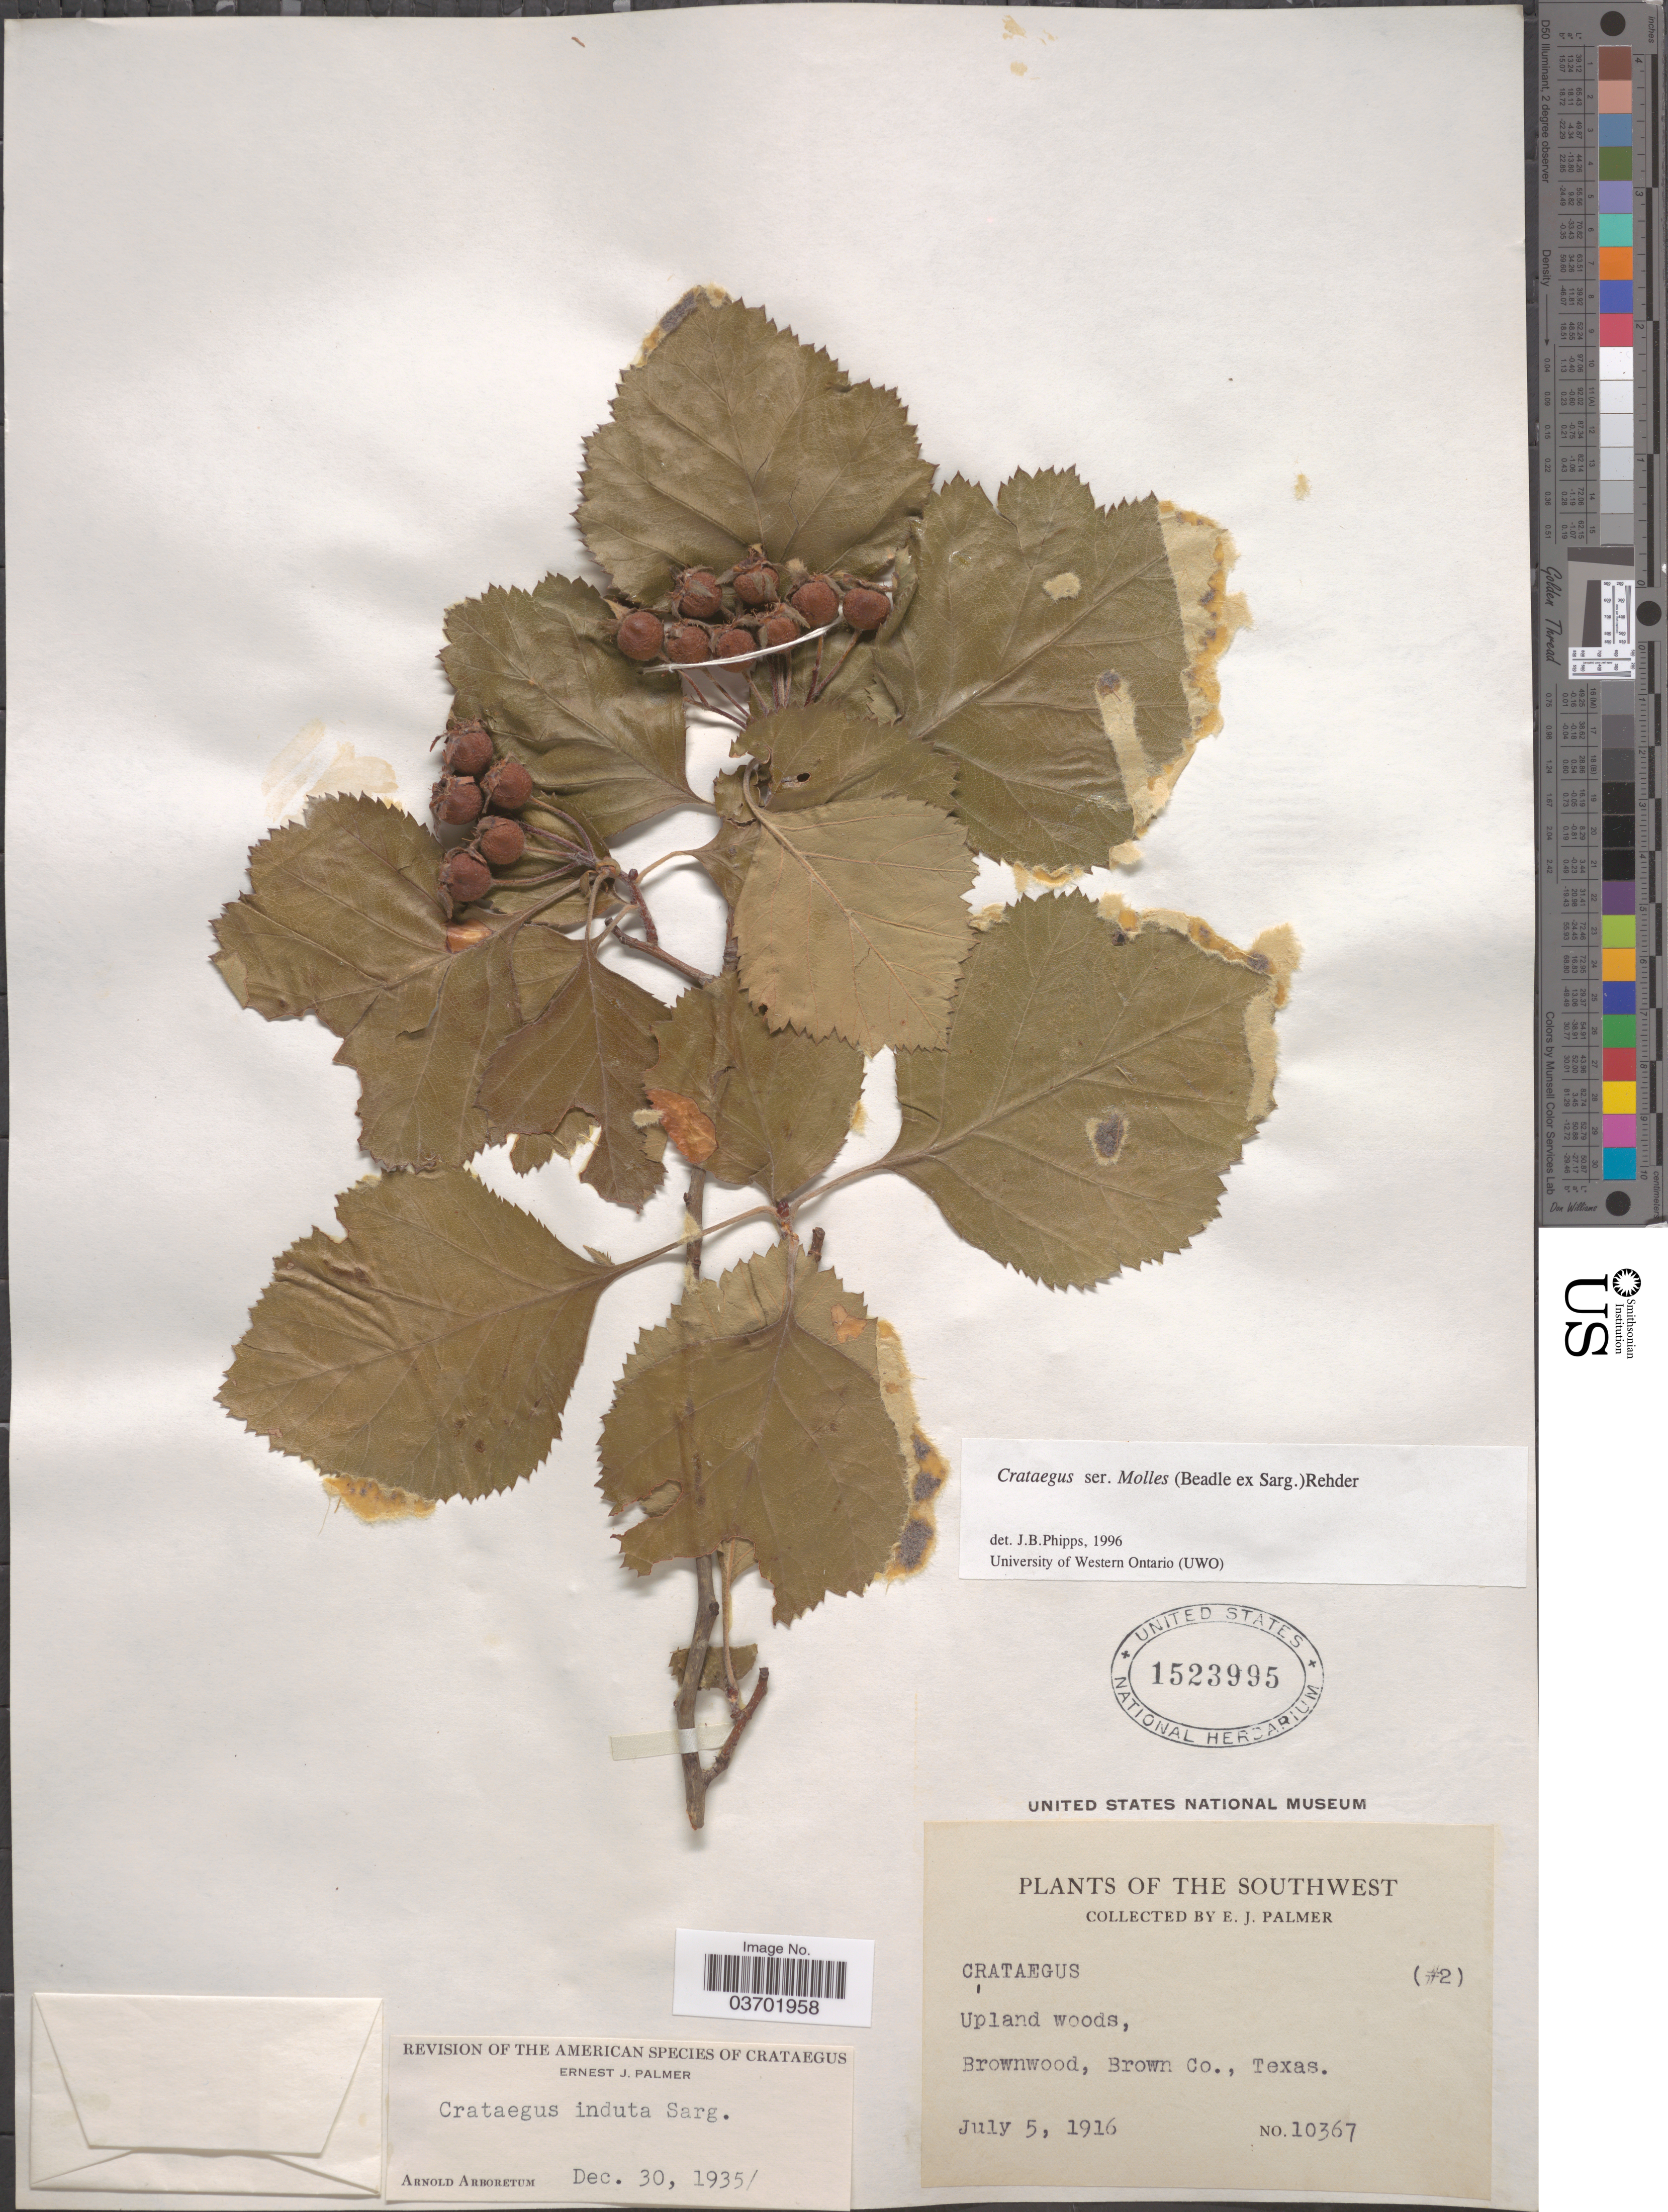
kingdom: Plantae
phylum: Tracheophyta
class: Magnoliopsida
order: Rosales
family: Rosaceae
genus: Crataegus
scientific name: Crataegus texana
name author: Buckley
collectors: E. J. Palmer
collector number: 10367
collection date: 1916-07-05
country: United States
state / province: Texas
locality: Southwest. Brownwood, Brown Co.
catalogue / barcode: US 1523995